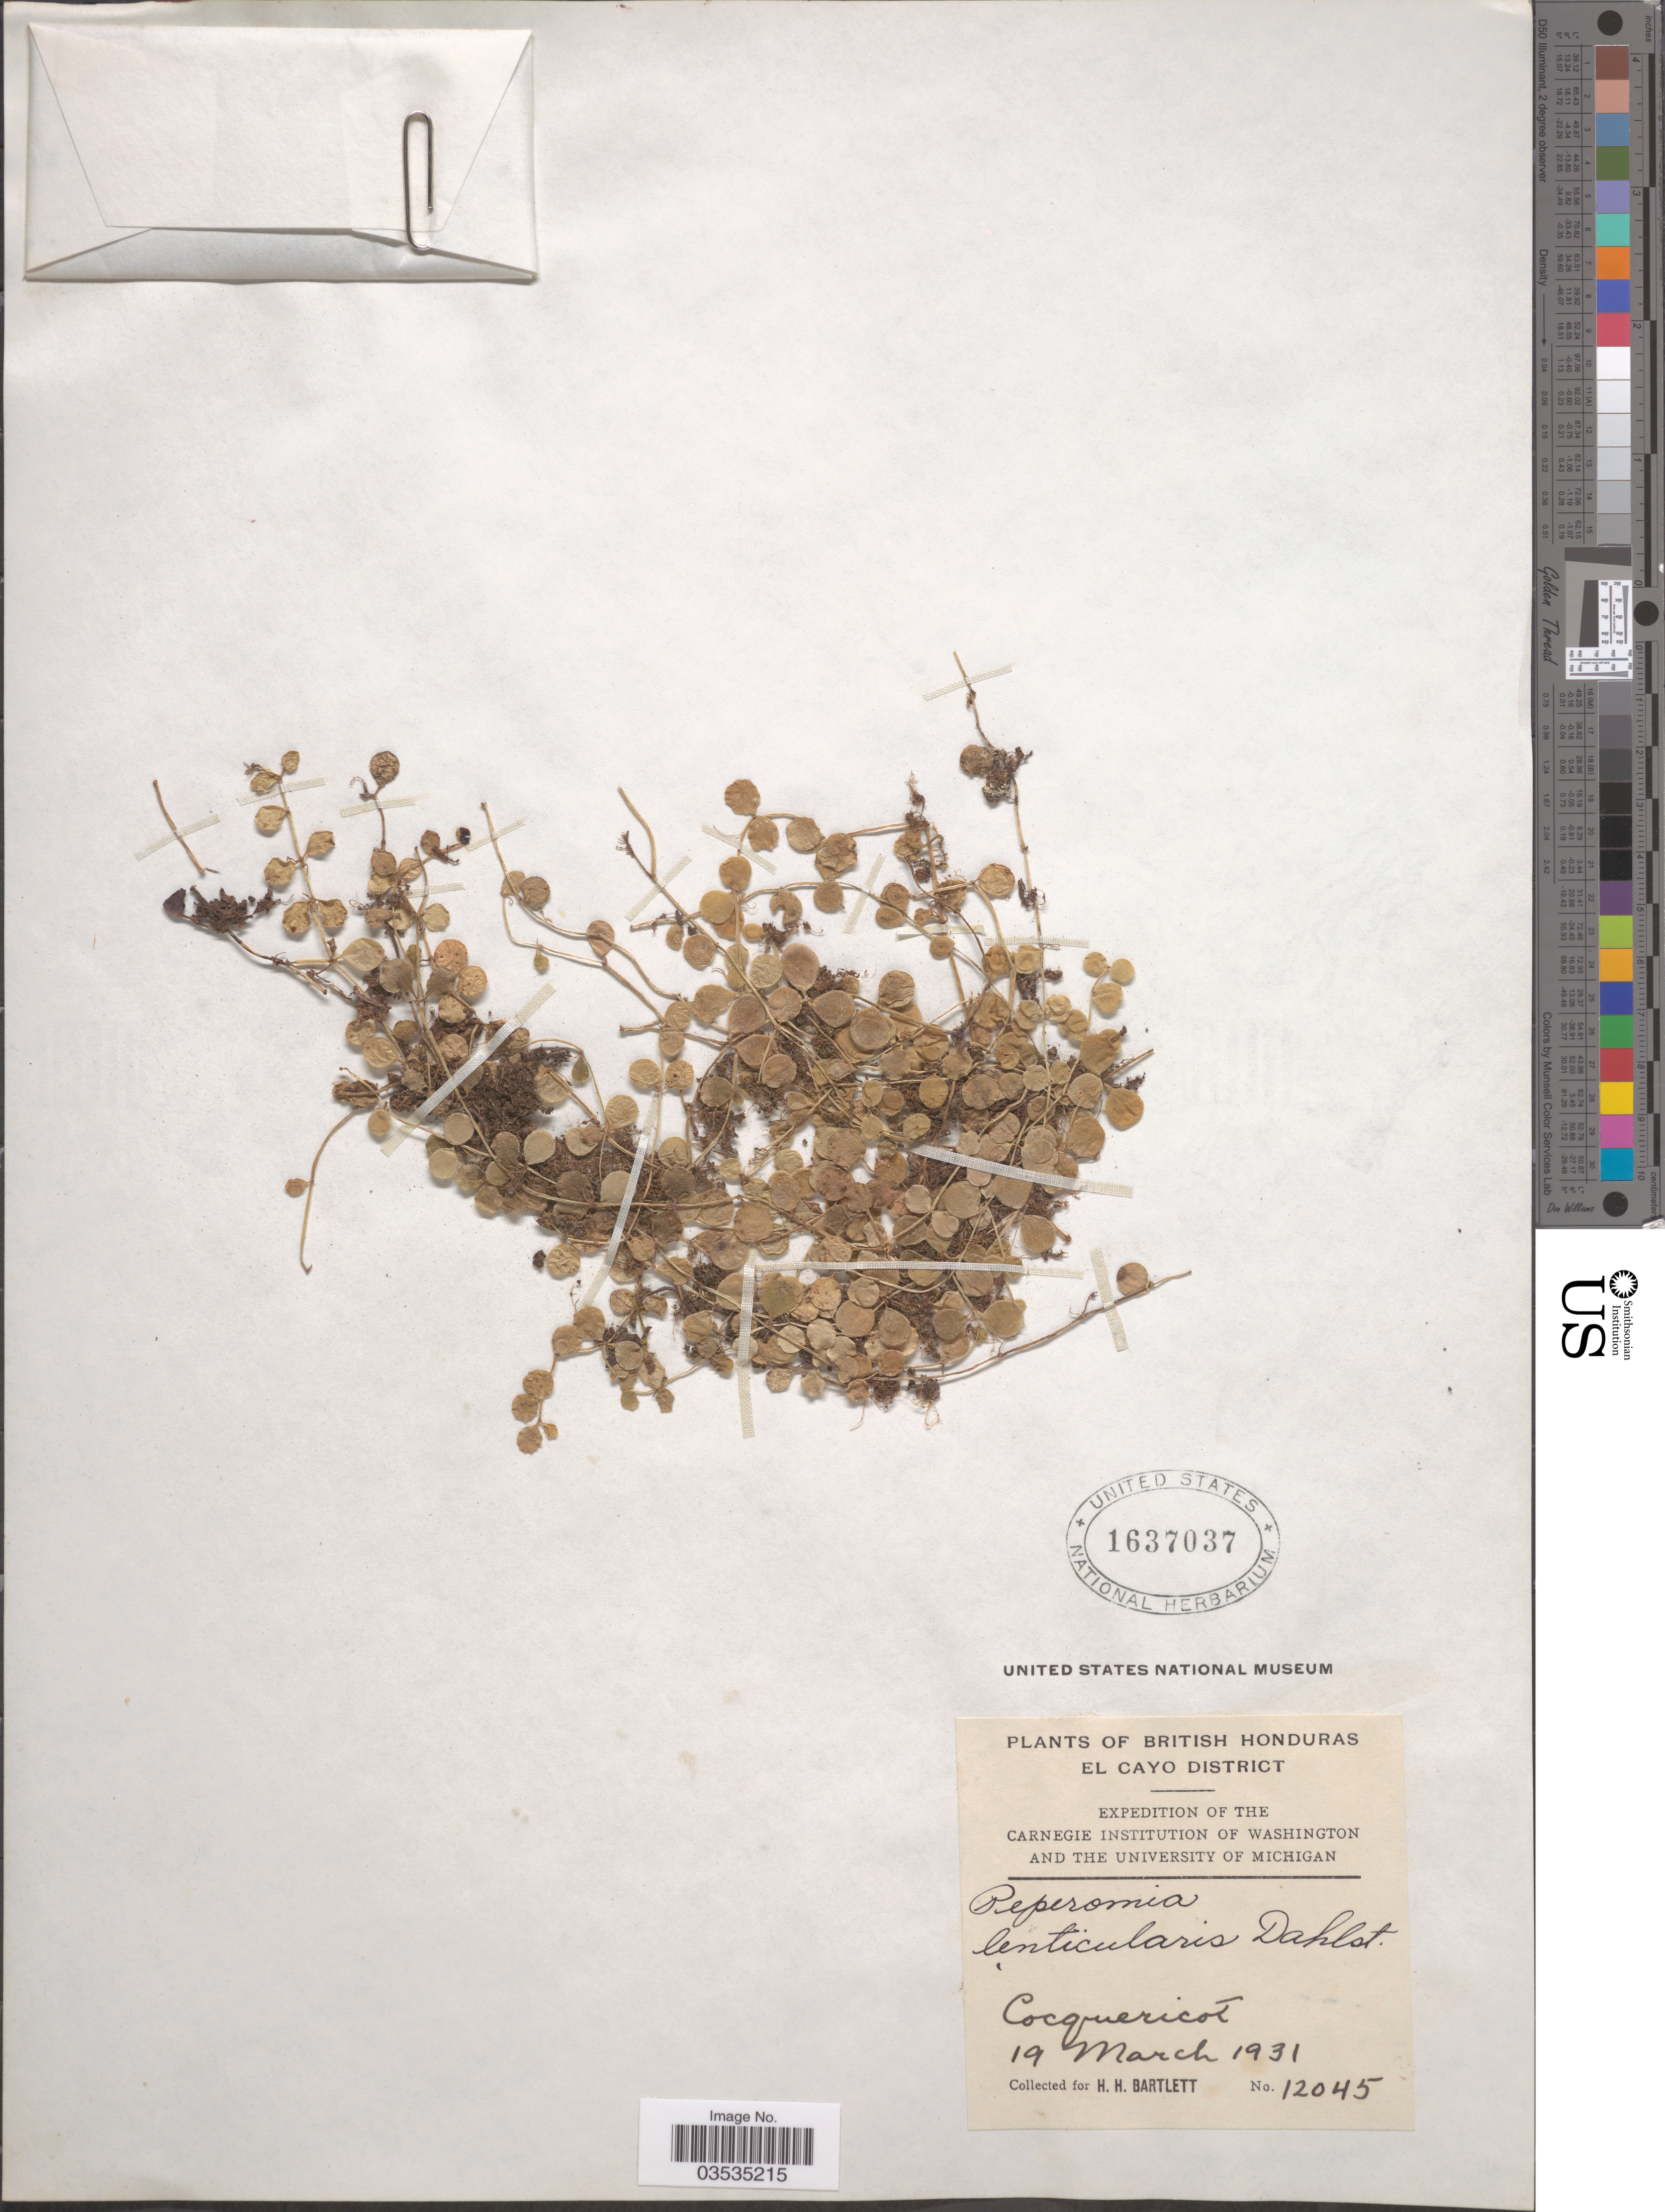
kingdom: Plantae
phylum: Tracheophyta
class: Magnoliopsida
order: Piperales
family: Piperaceae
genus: Peperomia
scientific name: Peperomia lenticularis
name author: Dahlst.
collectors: H. H. Bartlett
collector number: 12045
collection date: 1931-03-19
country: Belize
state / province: Cayo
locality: British Honduras. El Cayo District. Cocquericot.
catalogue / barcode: US 1637037